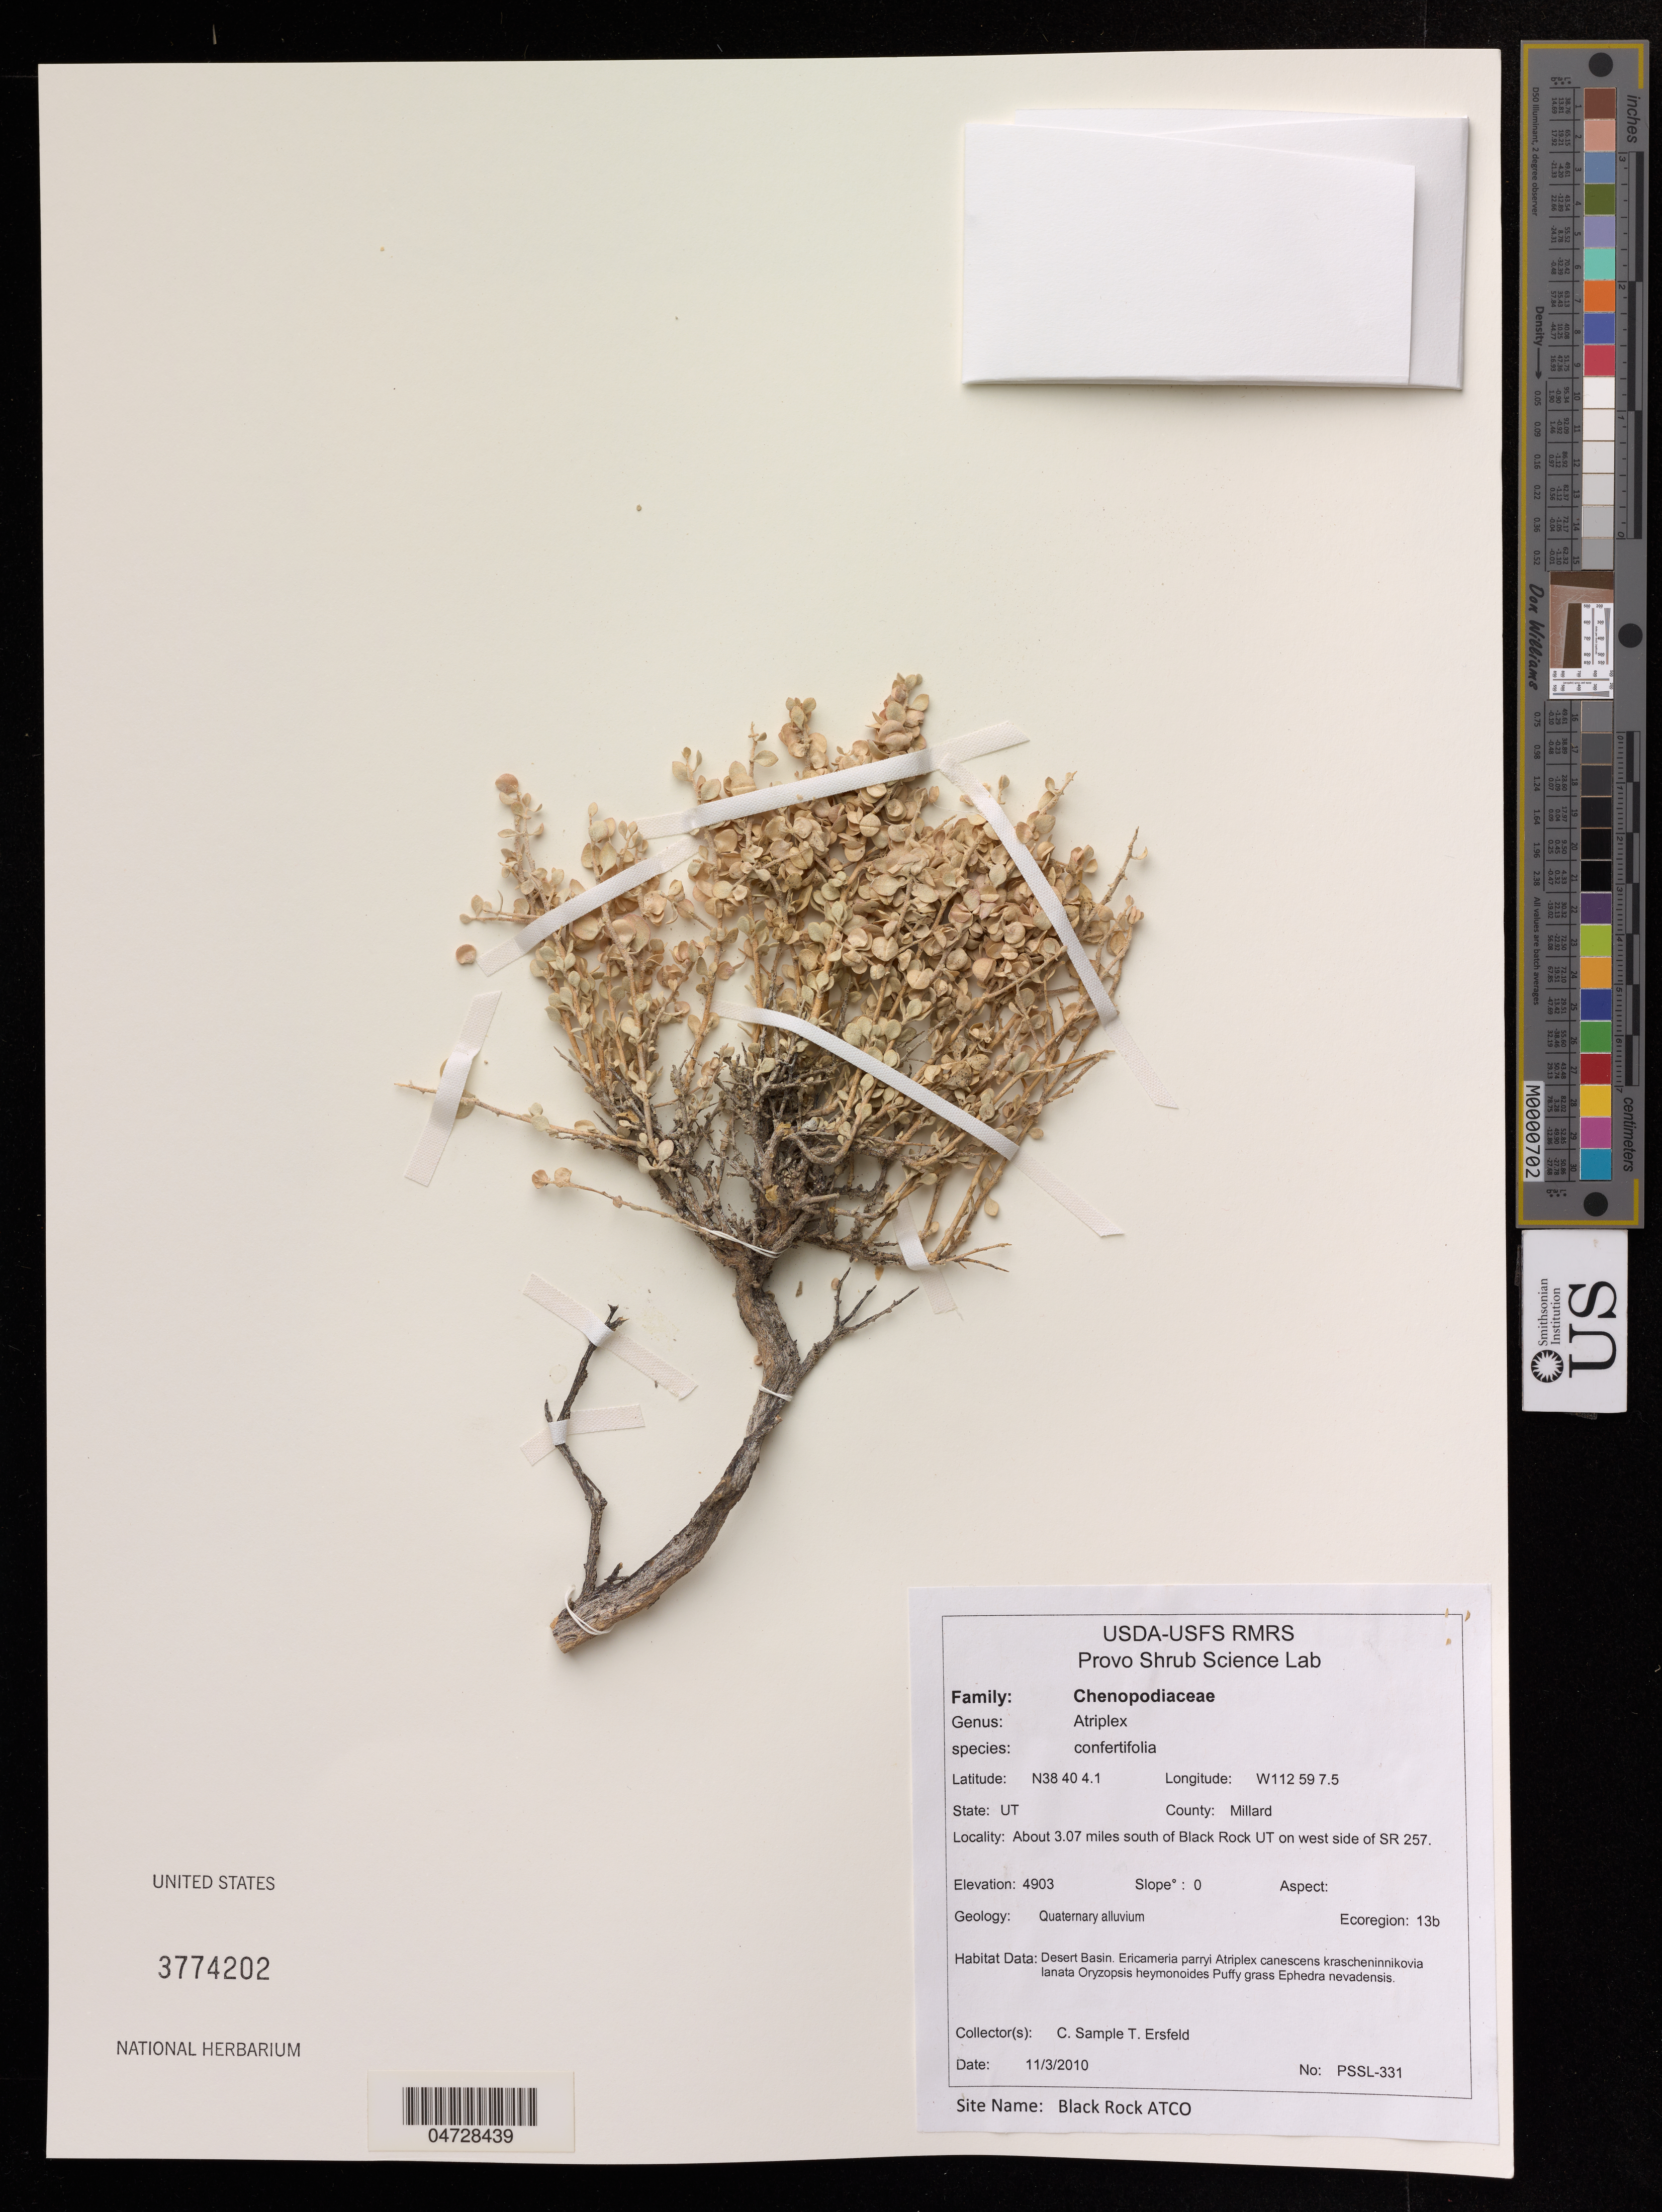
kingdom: Plantae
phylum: Tracheophyta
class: Magnoliopsida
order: Caryophyllales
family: Amaranthaceae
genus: Atriplex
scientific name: Atriplex confertifolia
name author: (Torr. & Frém.) S. Watson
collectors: C. Sample & T. Ersfeld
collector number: PSSL-331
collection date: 2010-11-03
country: United States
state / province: Utah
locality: About 3.07 miles south of Black Rock UT on west side of SR 257.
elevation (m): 1494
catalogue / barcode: US 3774202